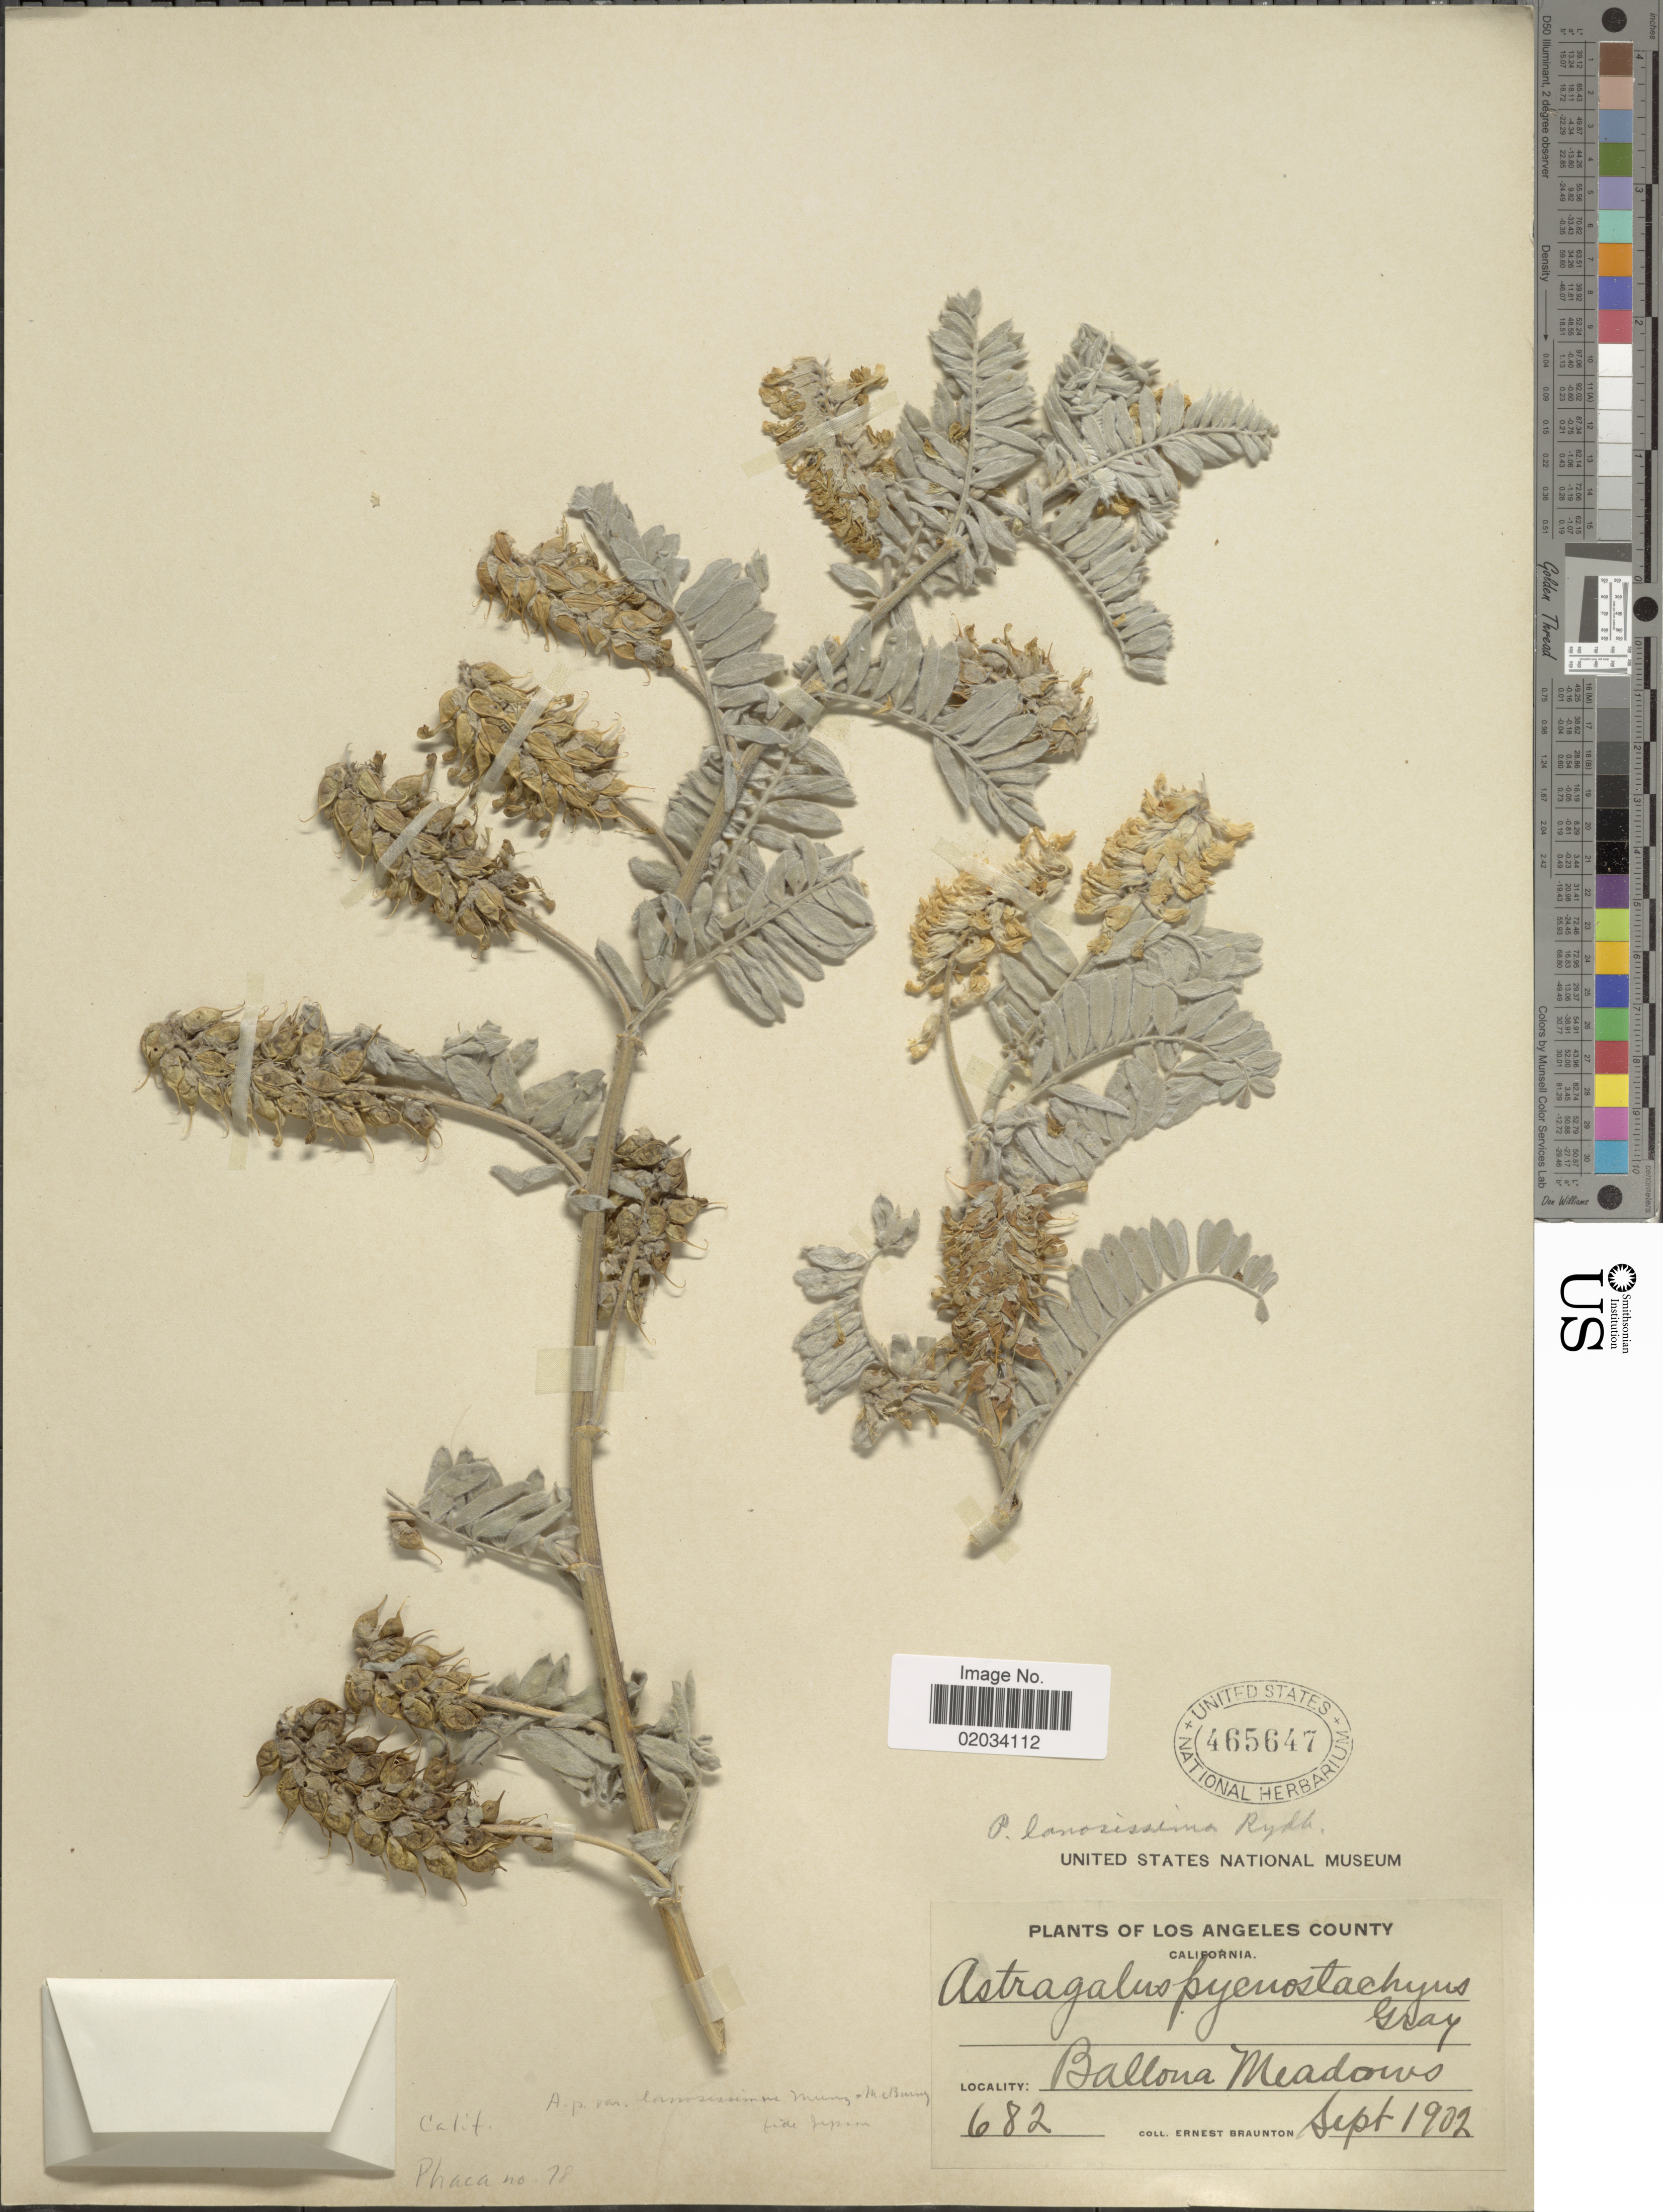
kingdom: Plantae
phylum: Tracheophyta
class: Magnoliopsida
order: Fabales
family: Fabaceae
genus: Astragalus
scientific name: Astragalus pycnostachius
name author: A. Gray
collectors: E. Braunton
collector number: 682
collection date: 1902-09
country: United States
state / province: California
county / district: Los Angeles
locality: Los Angeles County, California, Ballowa Meadows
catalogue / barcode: US 465647